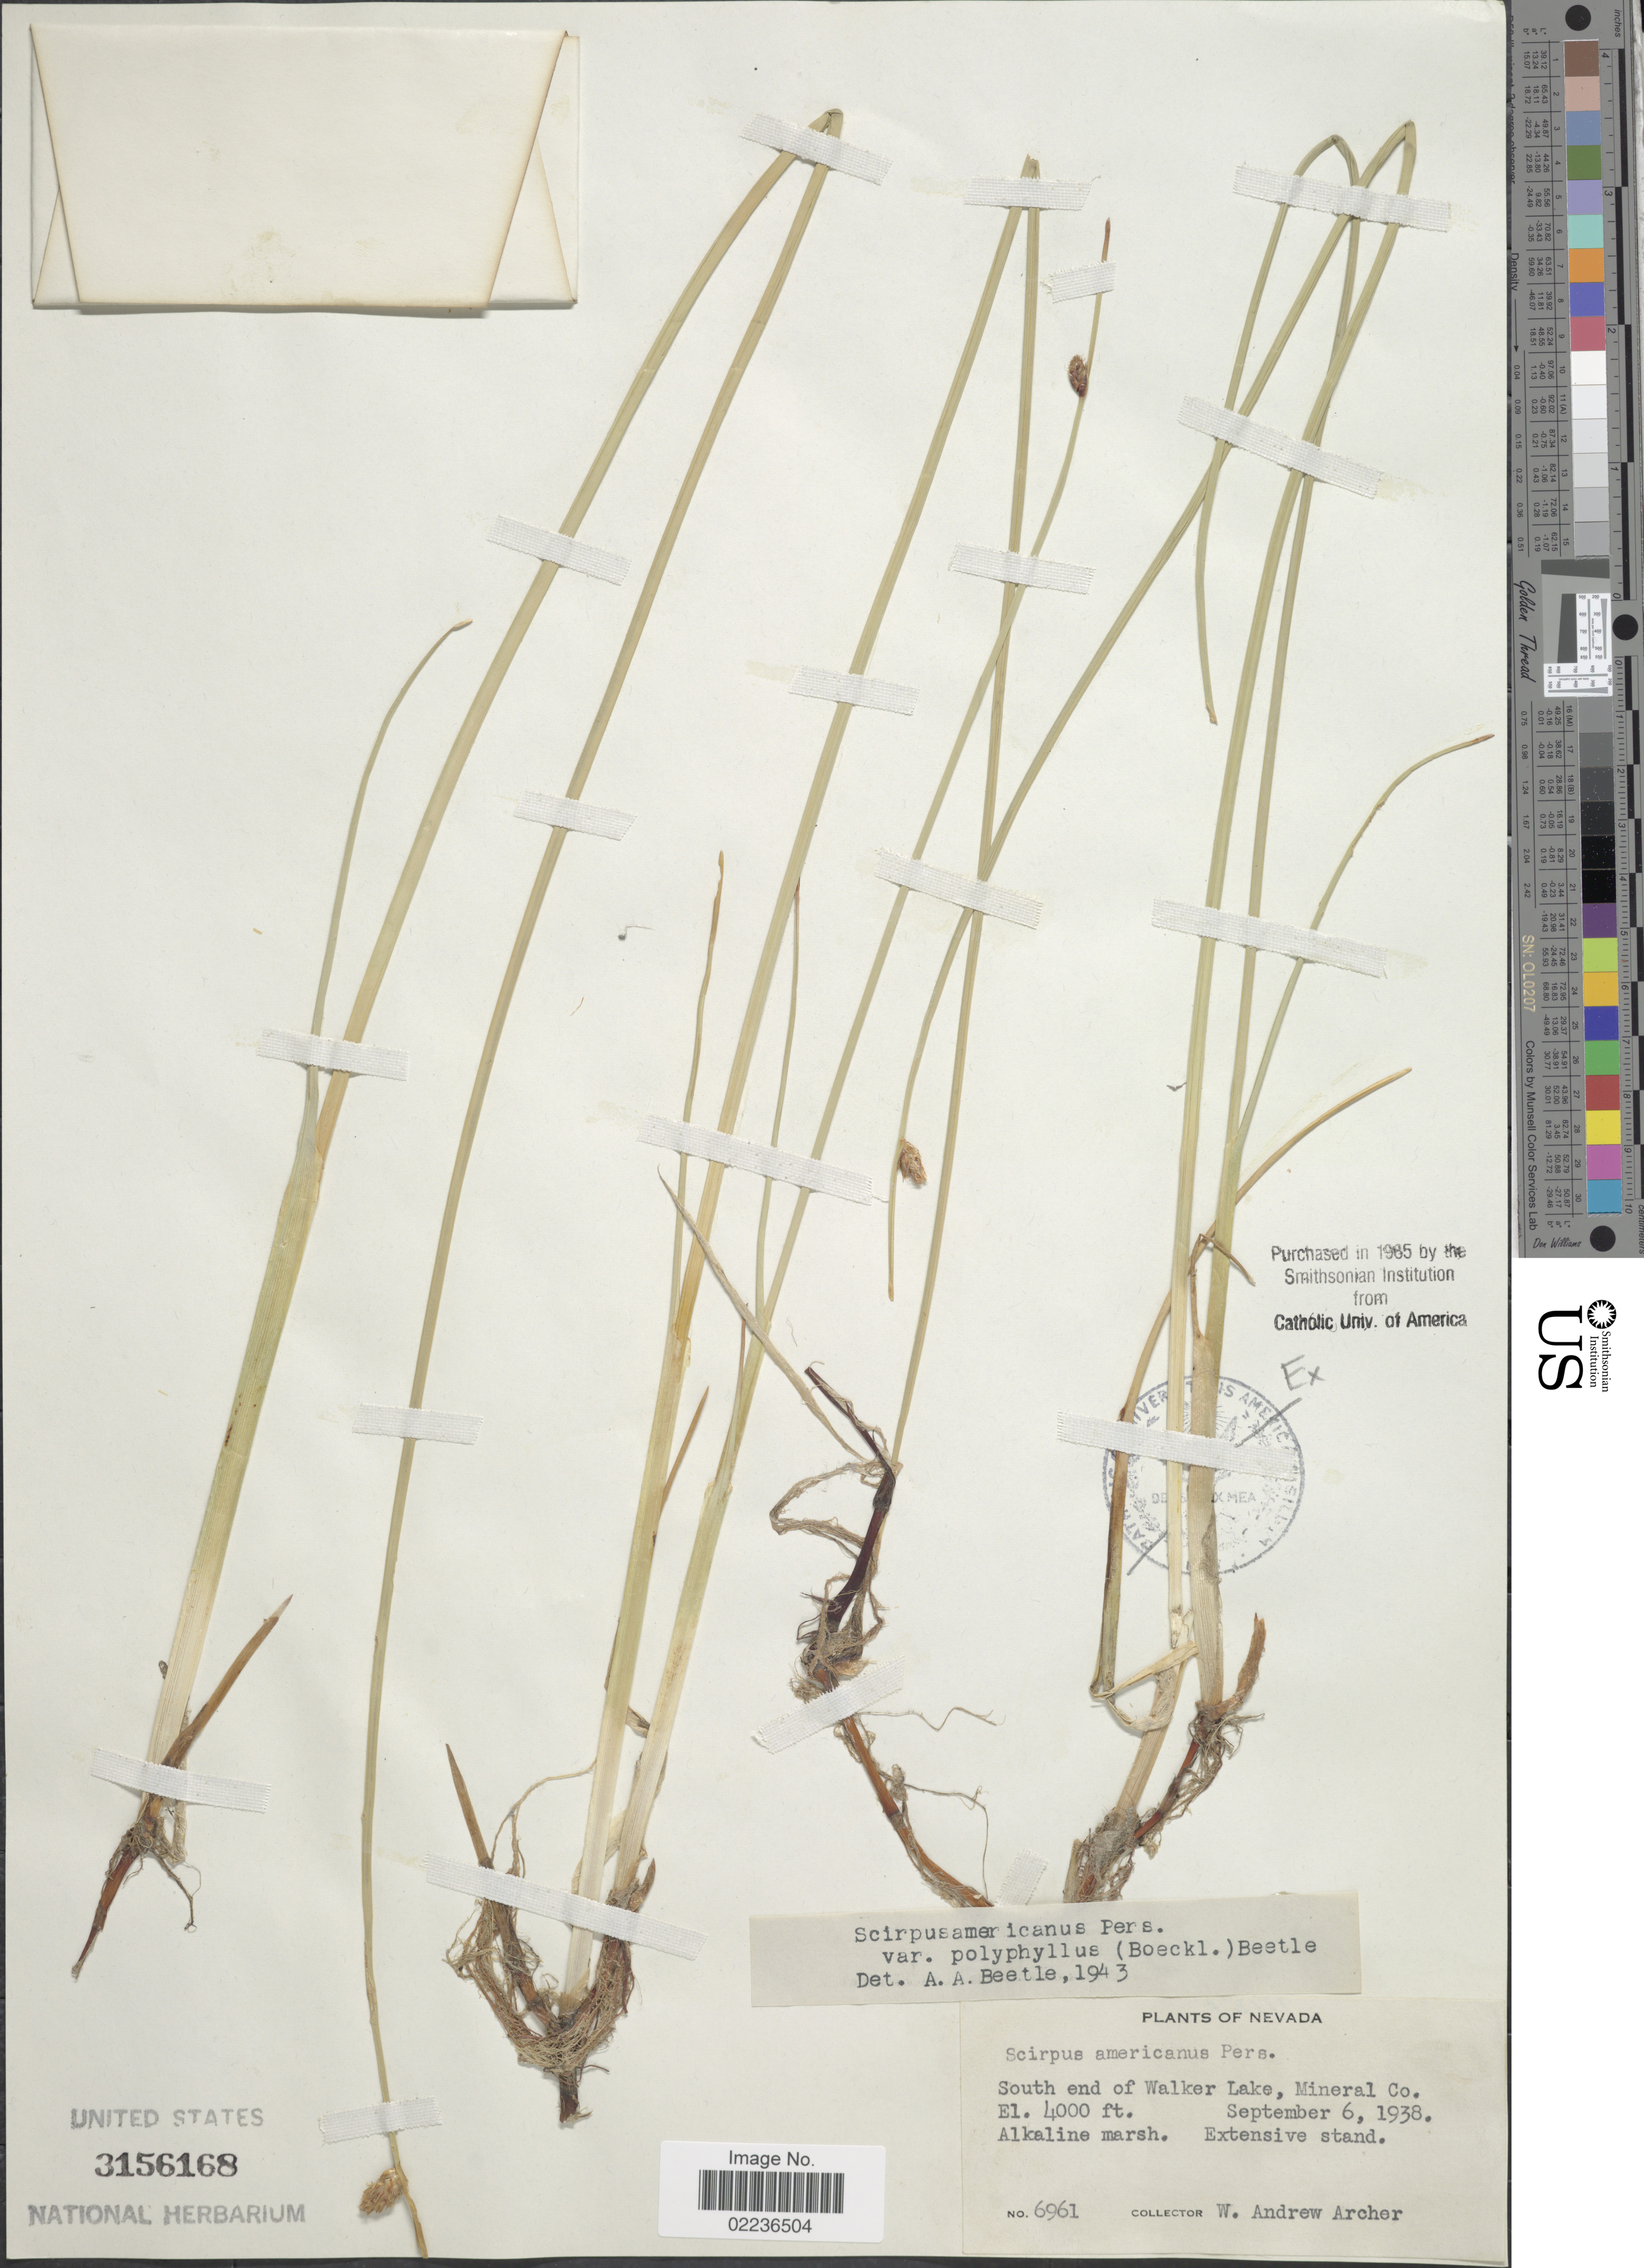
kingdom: Plantae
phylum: Tracheophyta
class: Liliopsida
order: Poales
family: Cyperaceae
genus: Schoenoplectus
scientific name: Schoenoplectus pungens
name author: (Vahl) Palla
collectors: W. A. Archer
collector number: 6961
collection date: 1938-09-06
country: United States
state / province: Nevada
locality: South end of Walker Lake, Mineral Co., Alkaline marsh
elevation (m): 1219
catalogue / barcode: US 3156168